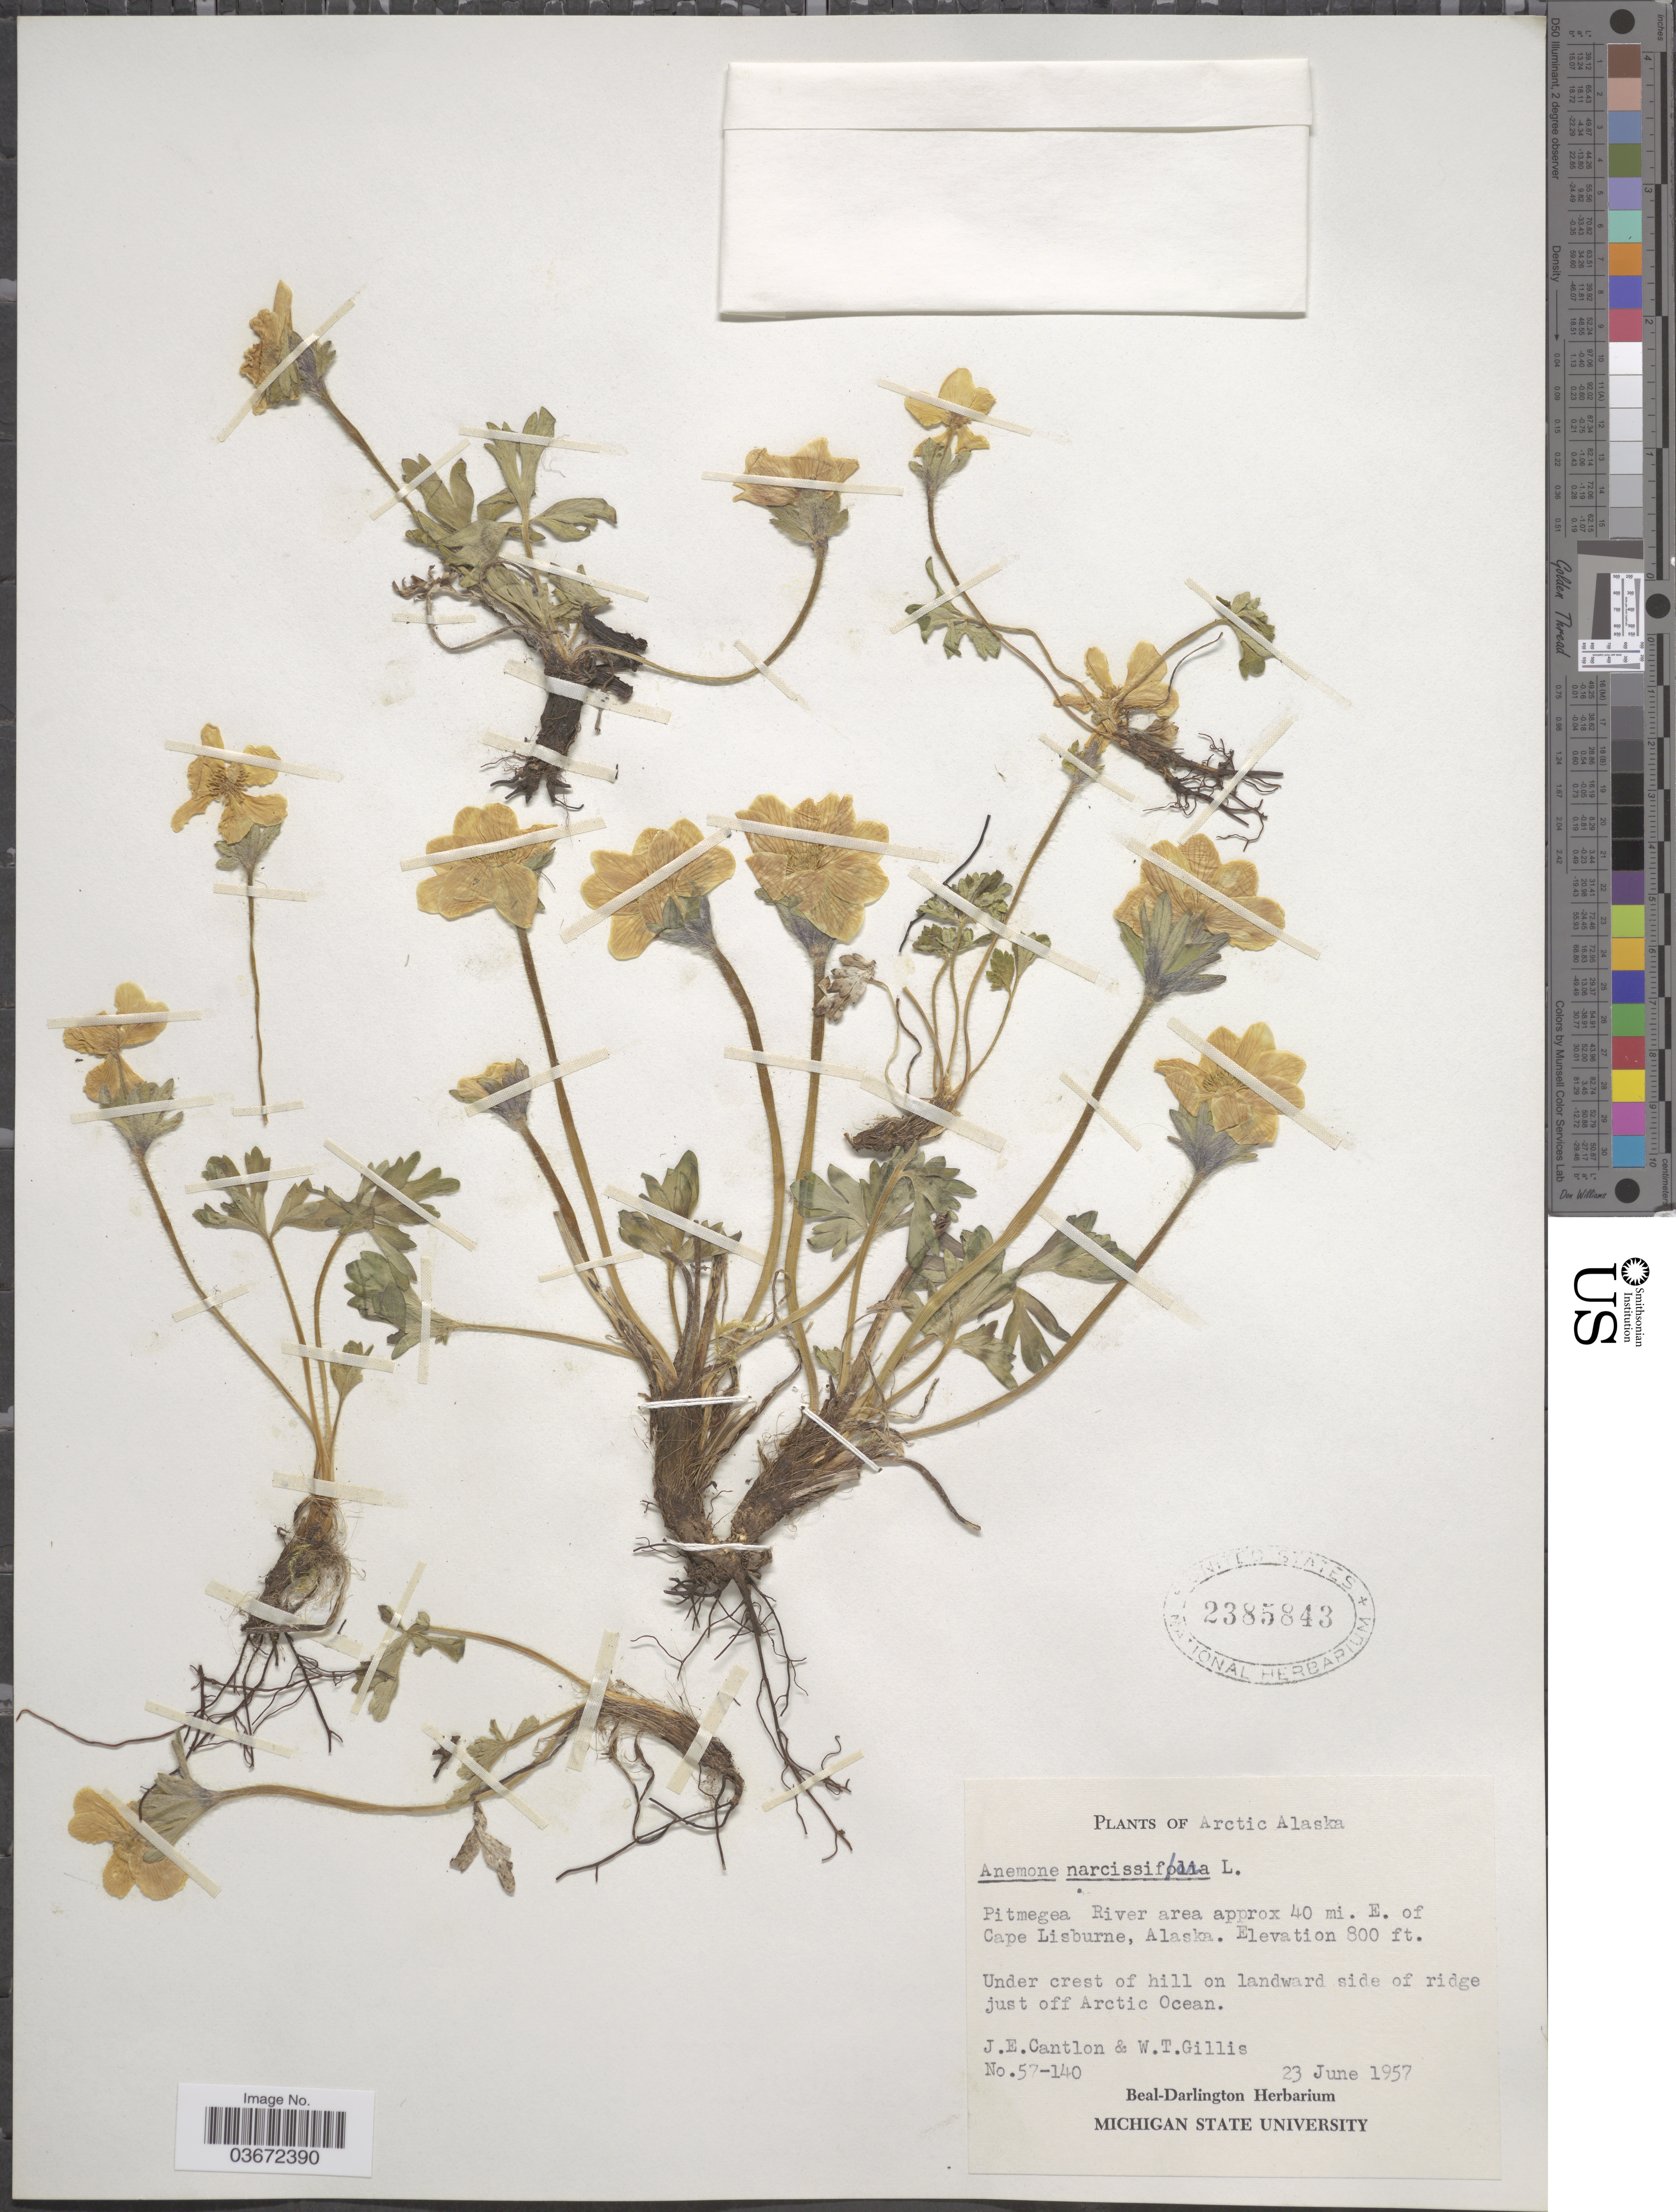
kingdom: Plantae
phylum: Tracheophyta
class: Magnoliopsida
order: Ranunculales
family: Ranunculaceae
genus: Anemone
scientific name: Anemone narcissiflora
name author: L.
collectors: J. Cantlon & W. T. Gillis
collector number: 57-140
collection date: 1957-06-23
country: United States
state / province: Alaska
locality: Arctic Alaska. Pitmegea River are approx 40 mi. E. of Cape Lisburne.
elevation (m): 244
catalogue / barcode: US 2385843